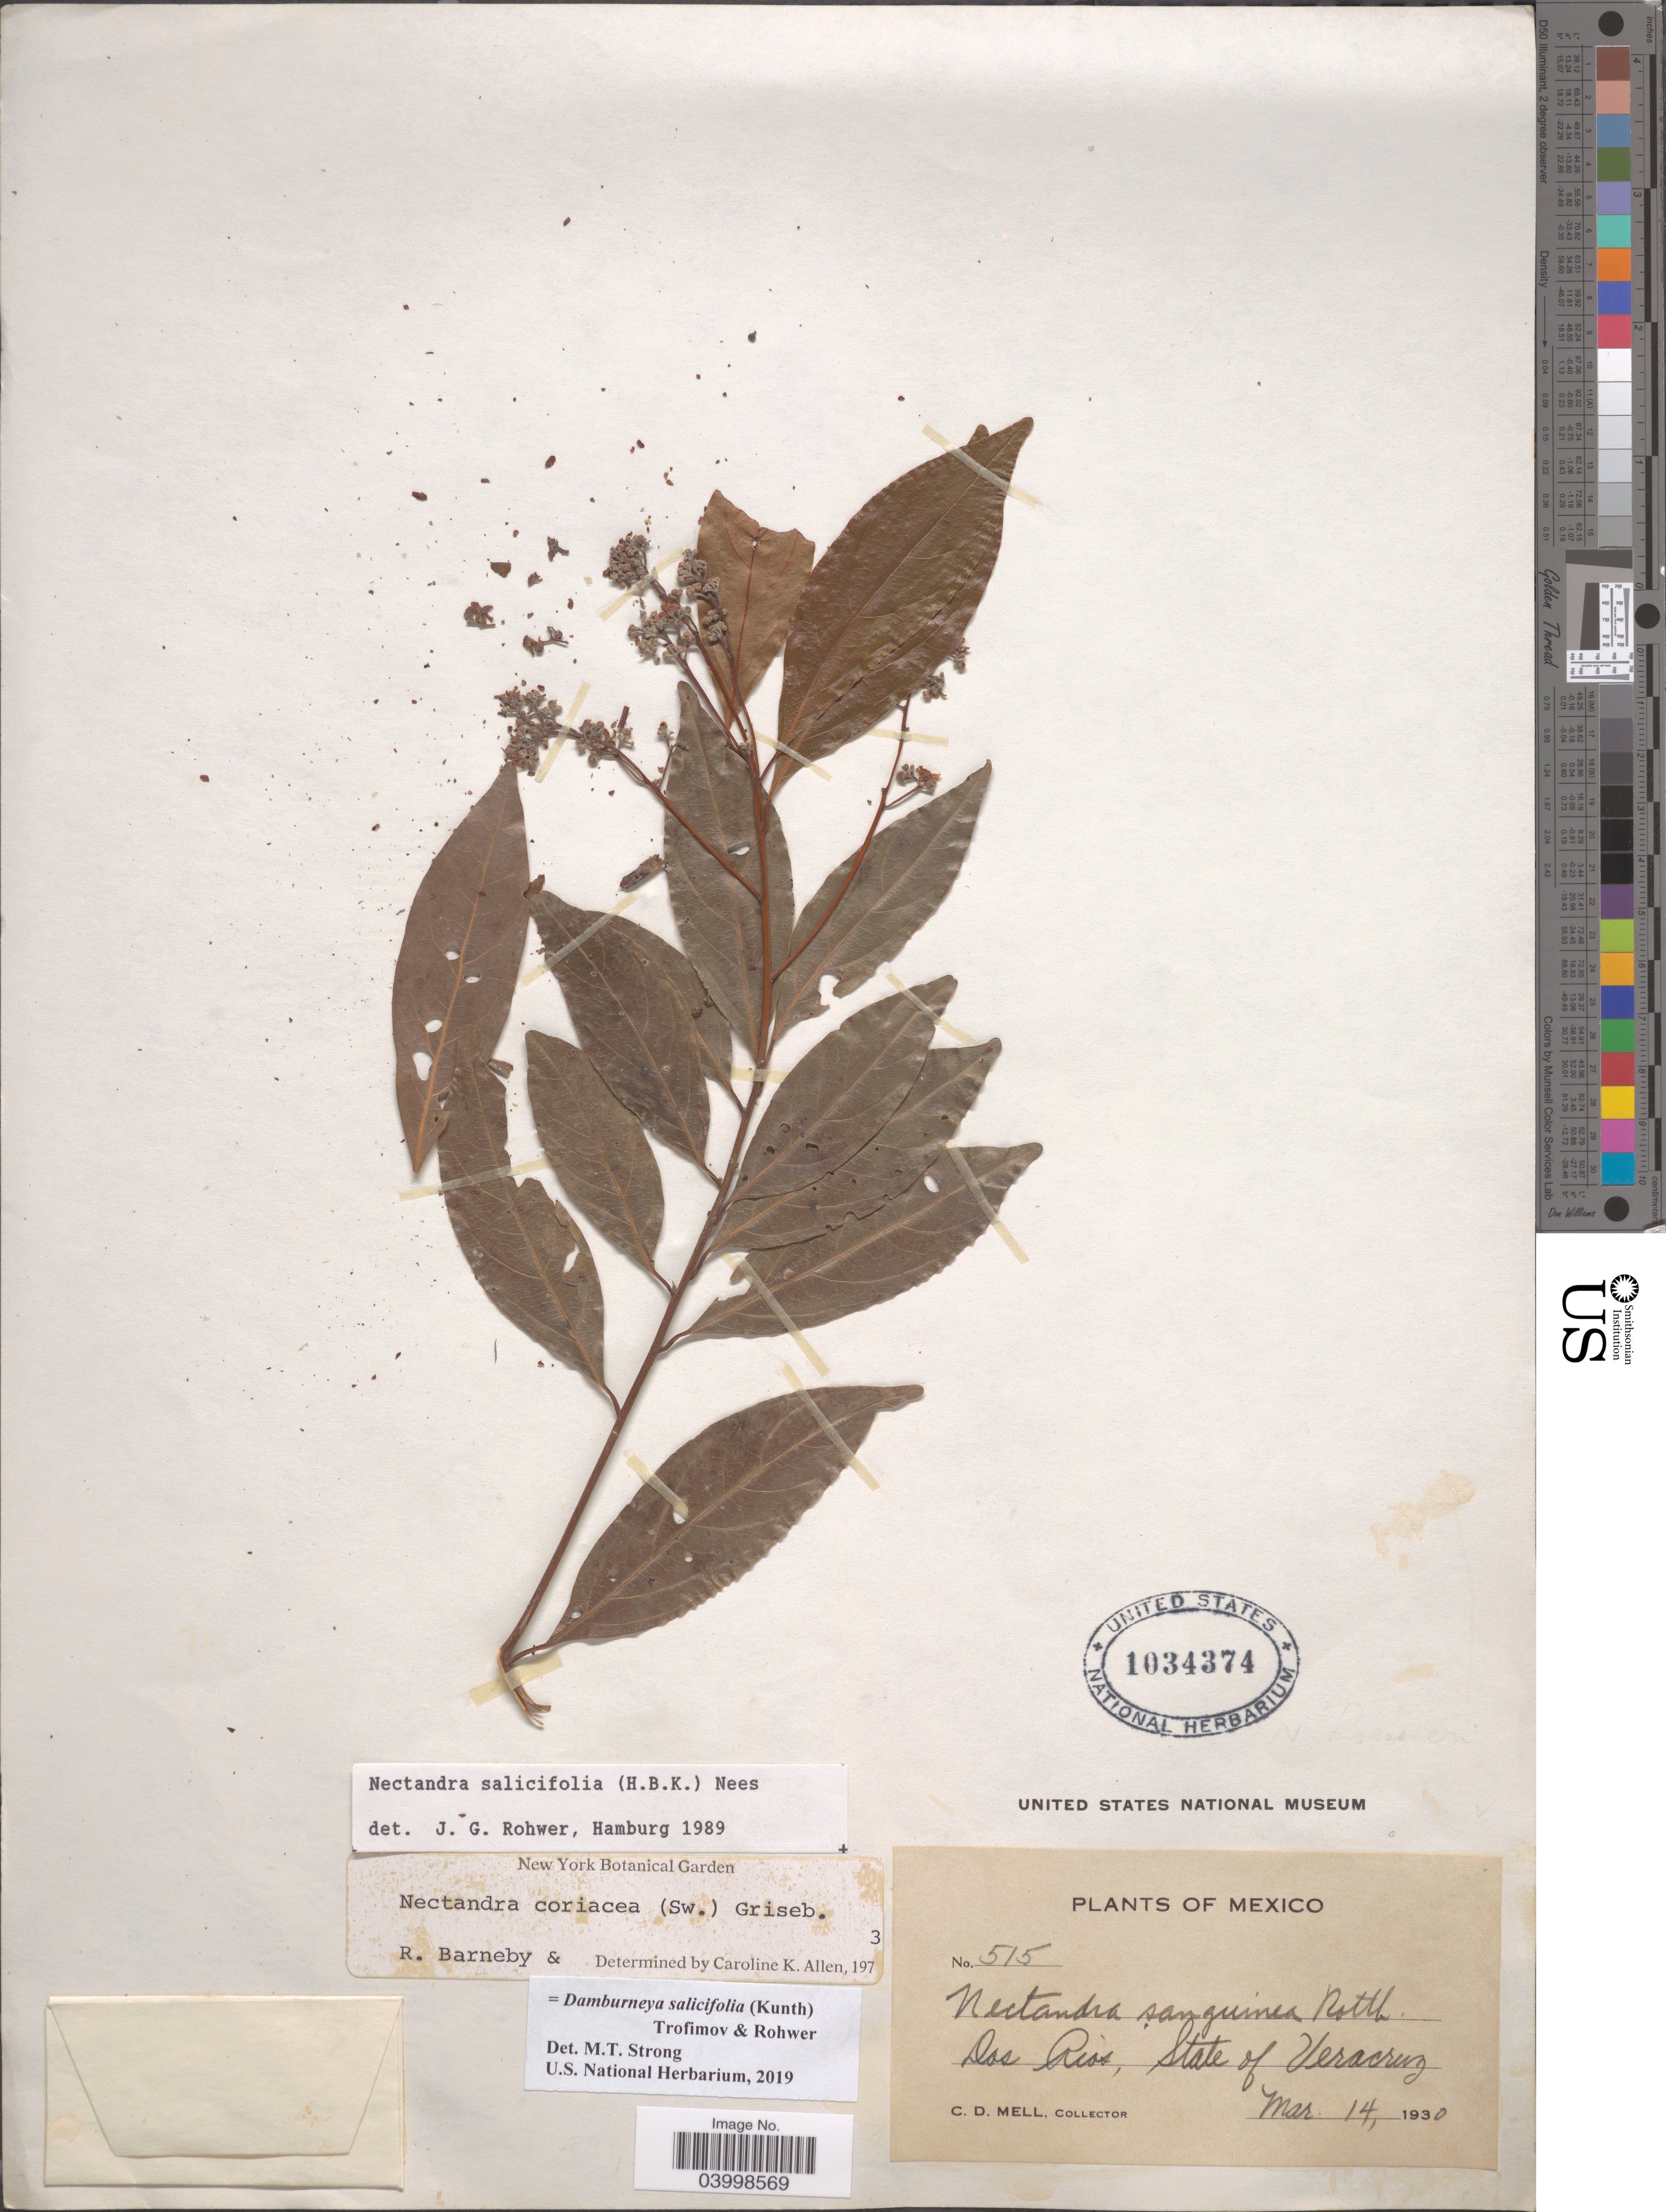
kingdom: Plantae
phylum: Tracheophyta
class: Magnoliopsida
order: Laurales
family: Lauraceae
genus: Damburneya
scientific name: Damburneya salicifolia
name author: (Kunth) Trofimov & Rohwer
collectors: C. D. Mell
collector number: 515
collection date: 1930-03-14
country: Mexico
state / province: Veracruz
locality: Dos Rios, state of Veracruz.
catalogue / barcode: US 1034374